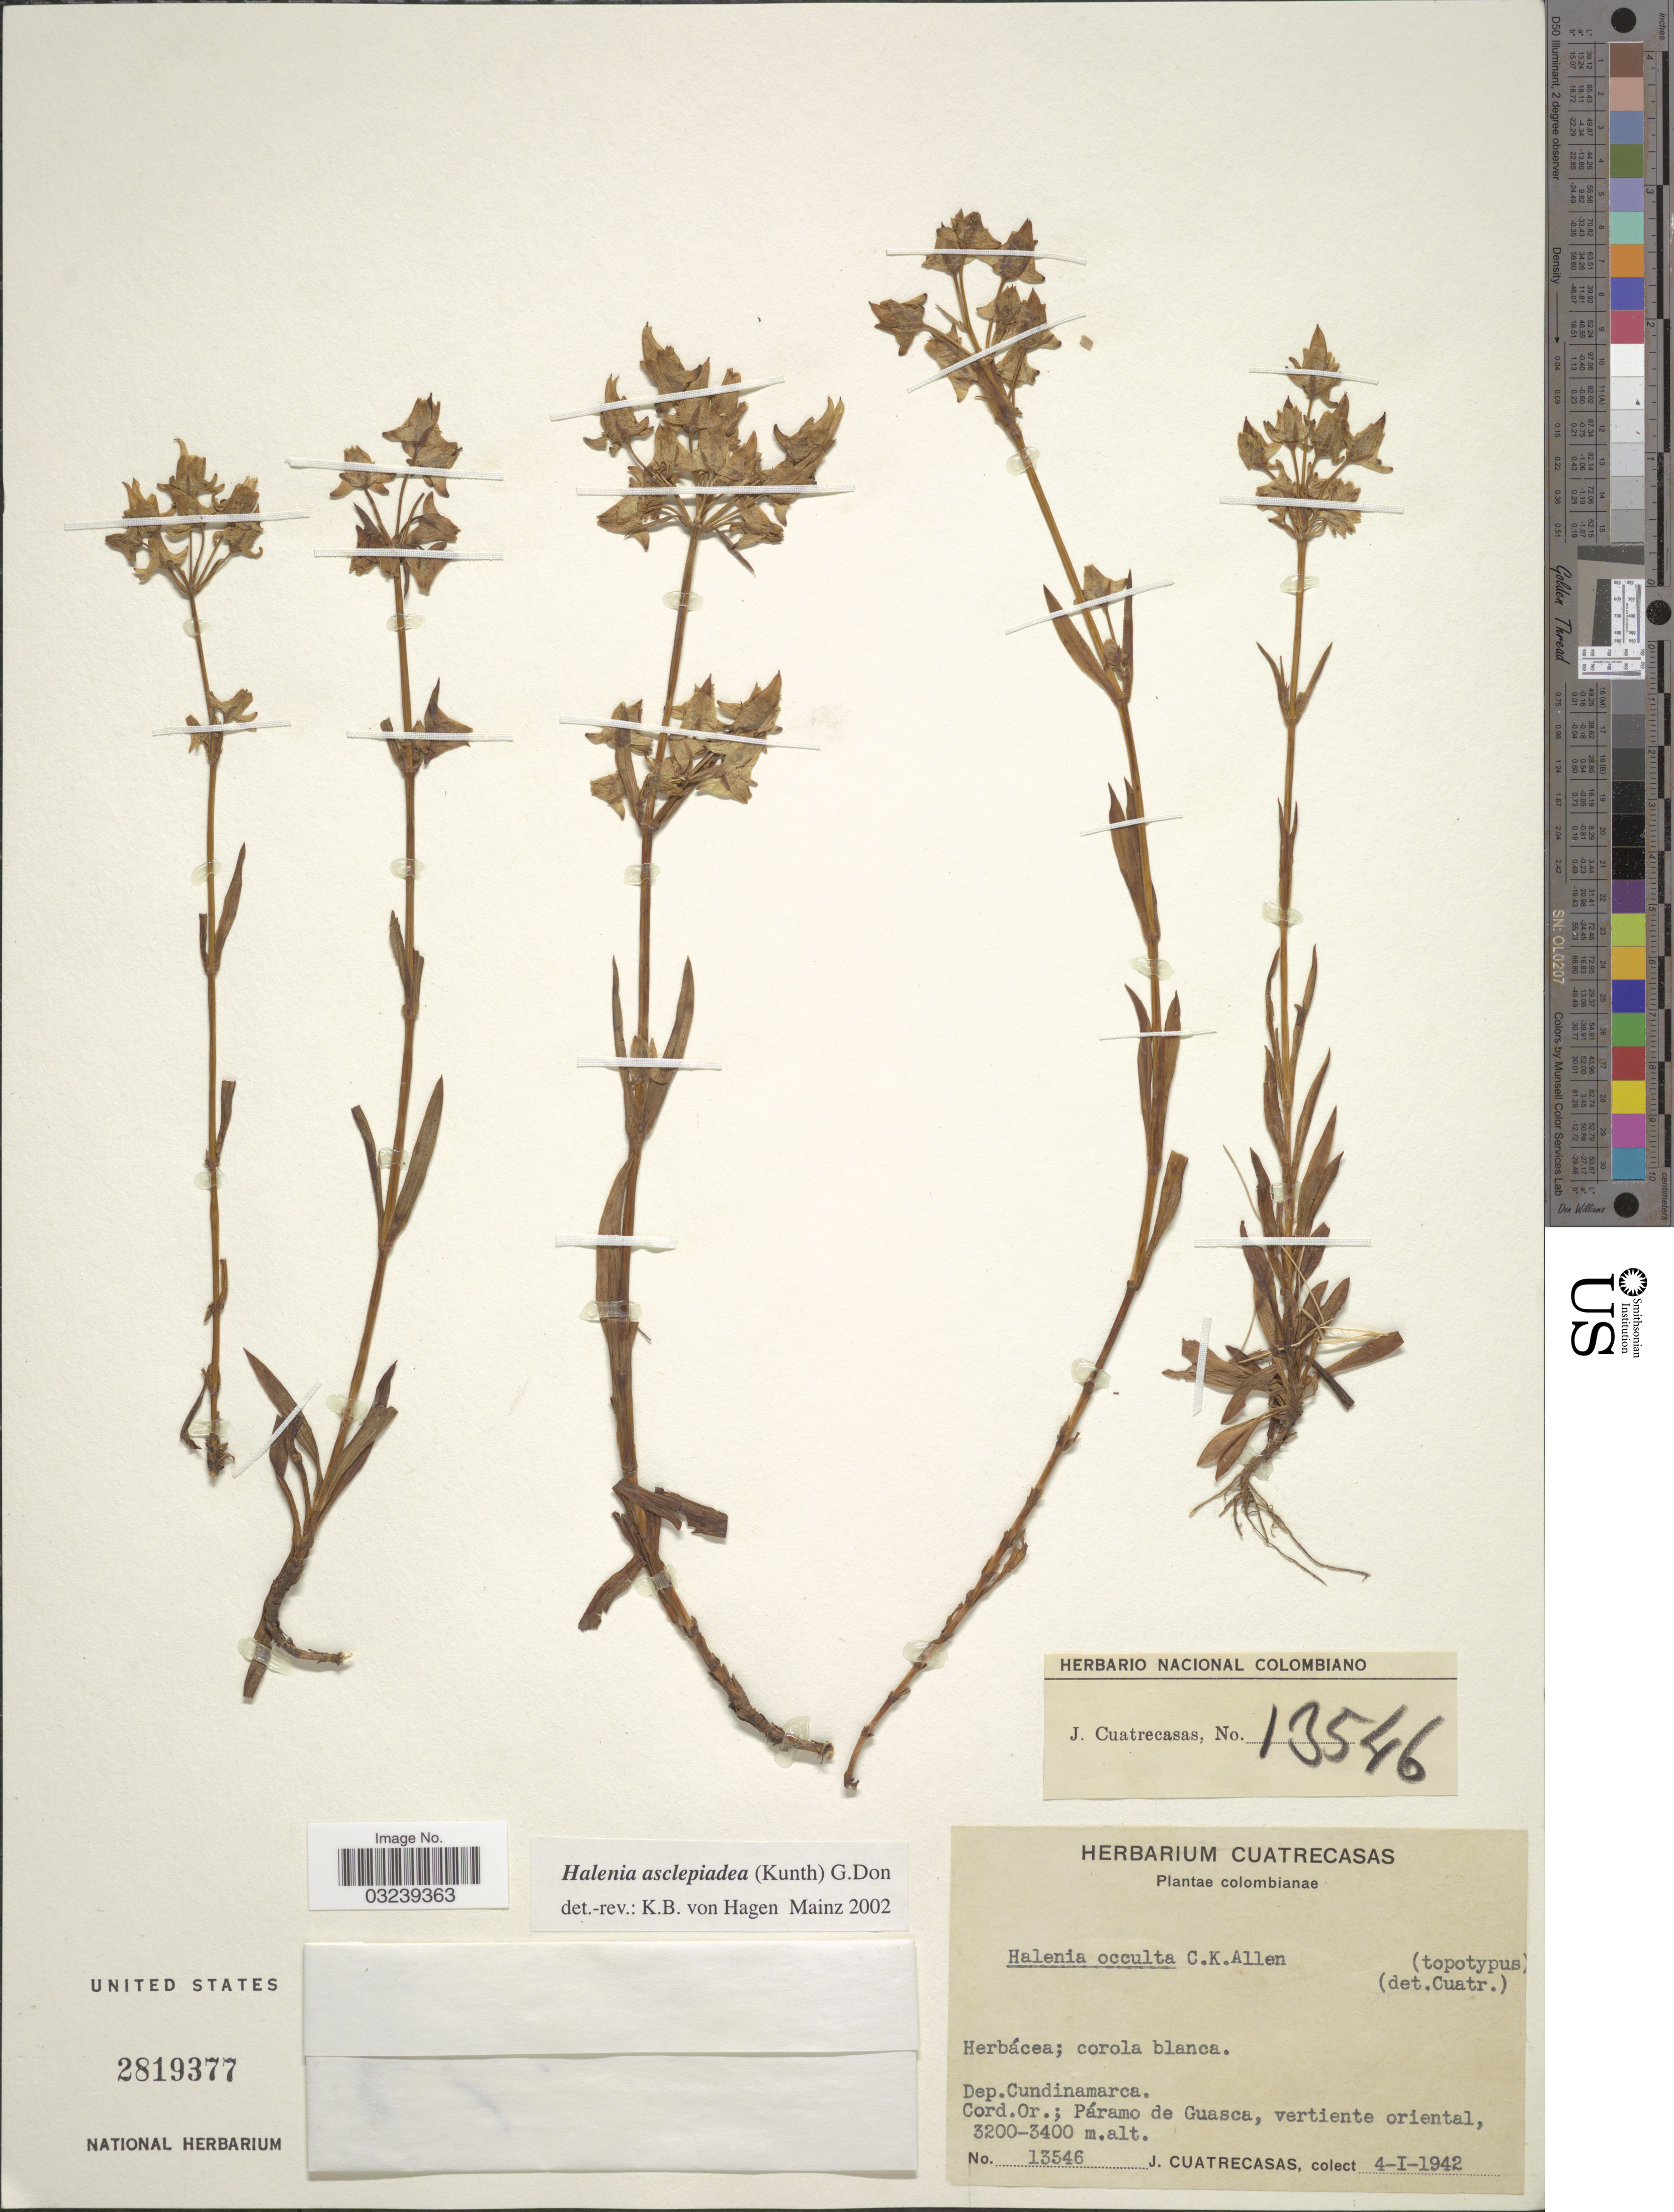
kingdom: Plantae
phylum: Tracheophyta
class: Magnoliopsida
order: Gentianales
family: Gentianaceae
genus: Halenia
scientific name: Halenia asclepiadea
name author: (Kunth) G. Don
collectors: J. Cuatrecasas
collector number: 13546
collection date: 1942-01-04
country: Colombia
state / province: Cundinamarca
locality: Dep. Cundinamarca. Cord. Or.; Páramo de Guasca, vertiente oriental.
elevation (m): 3200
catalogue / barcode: US 2819377